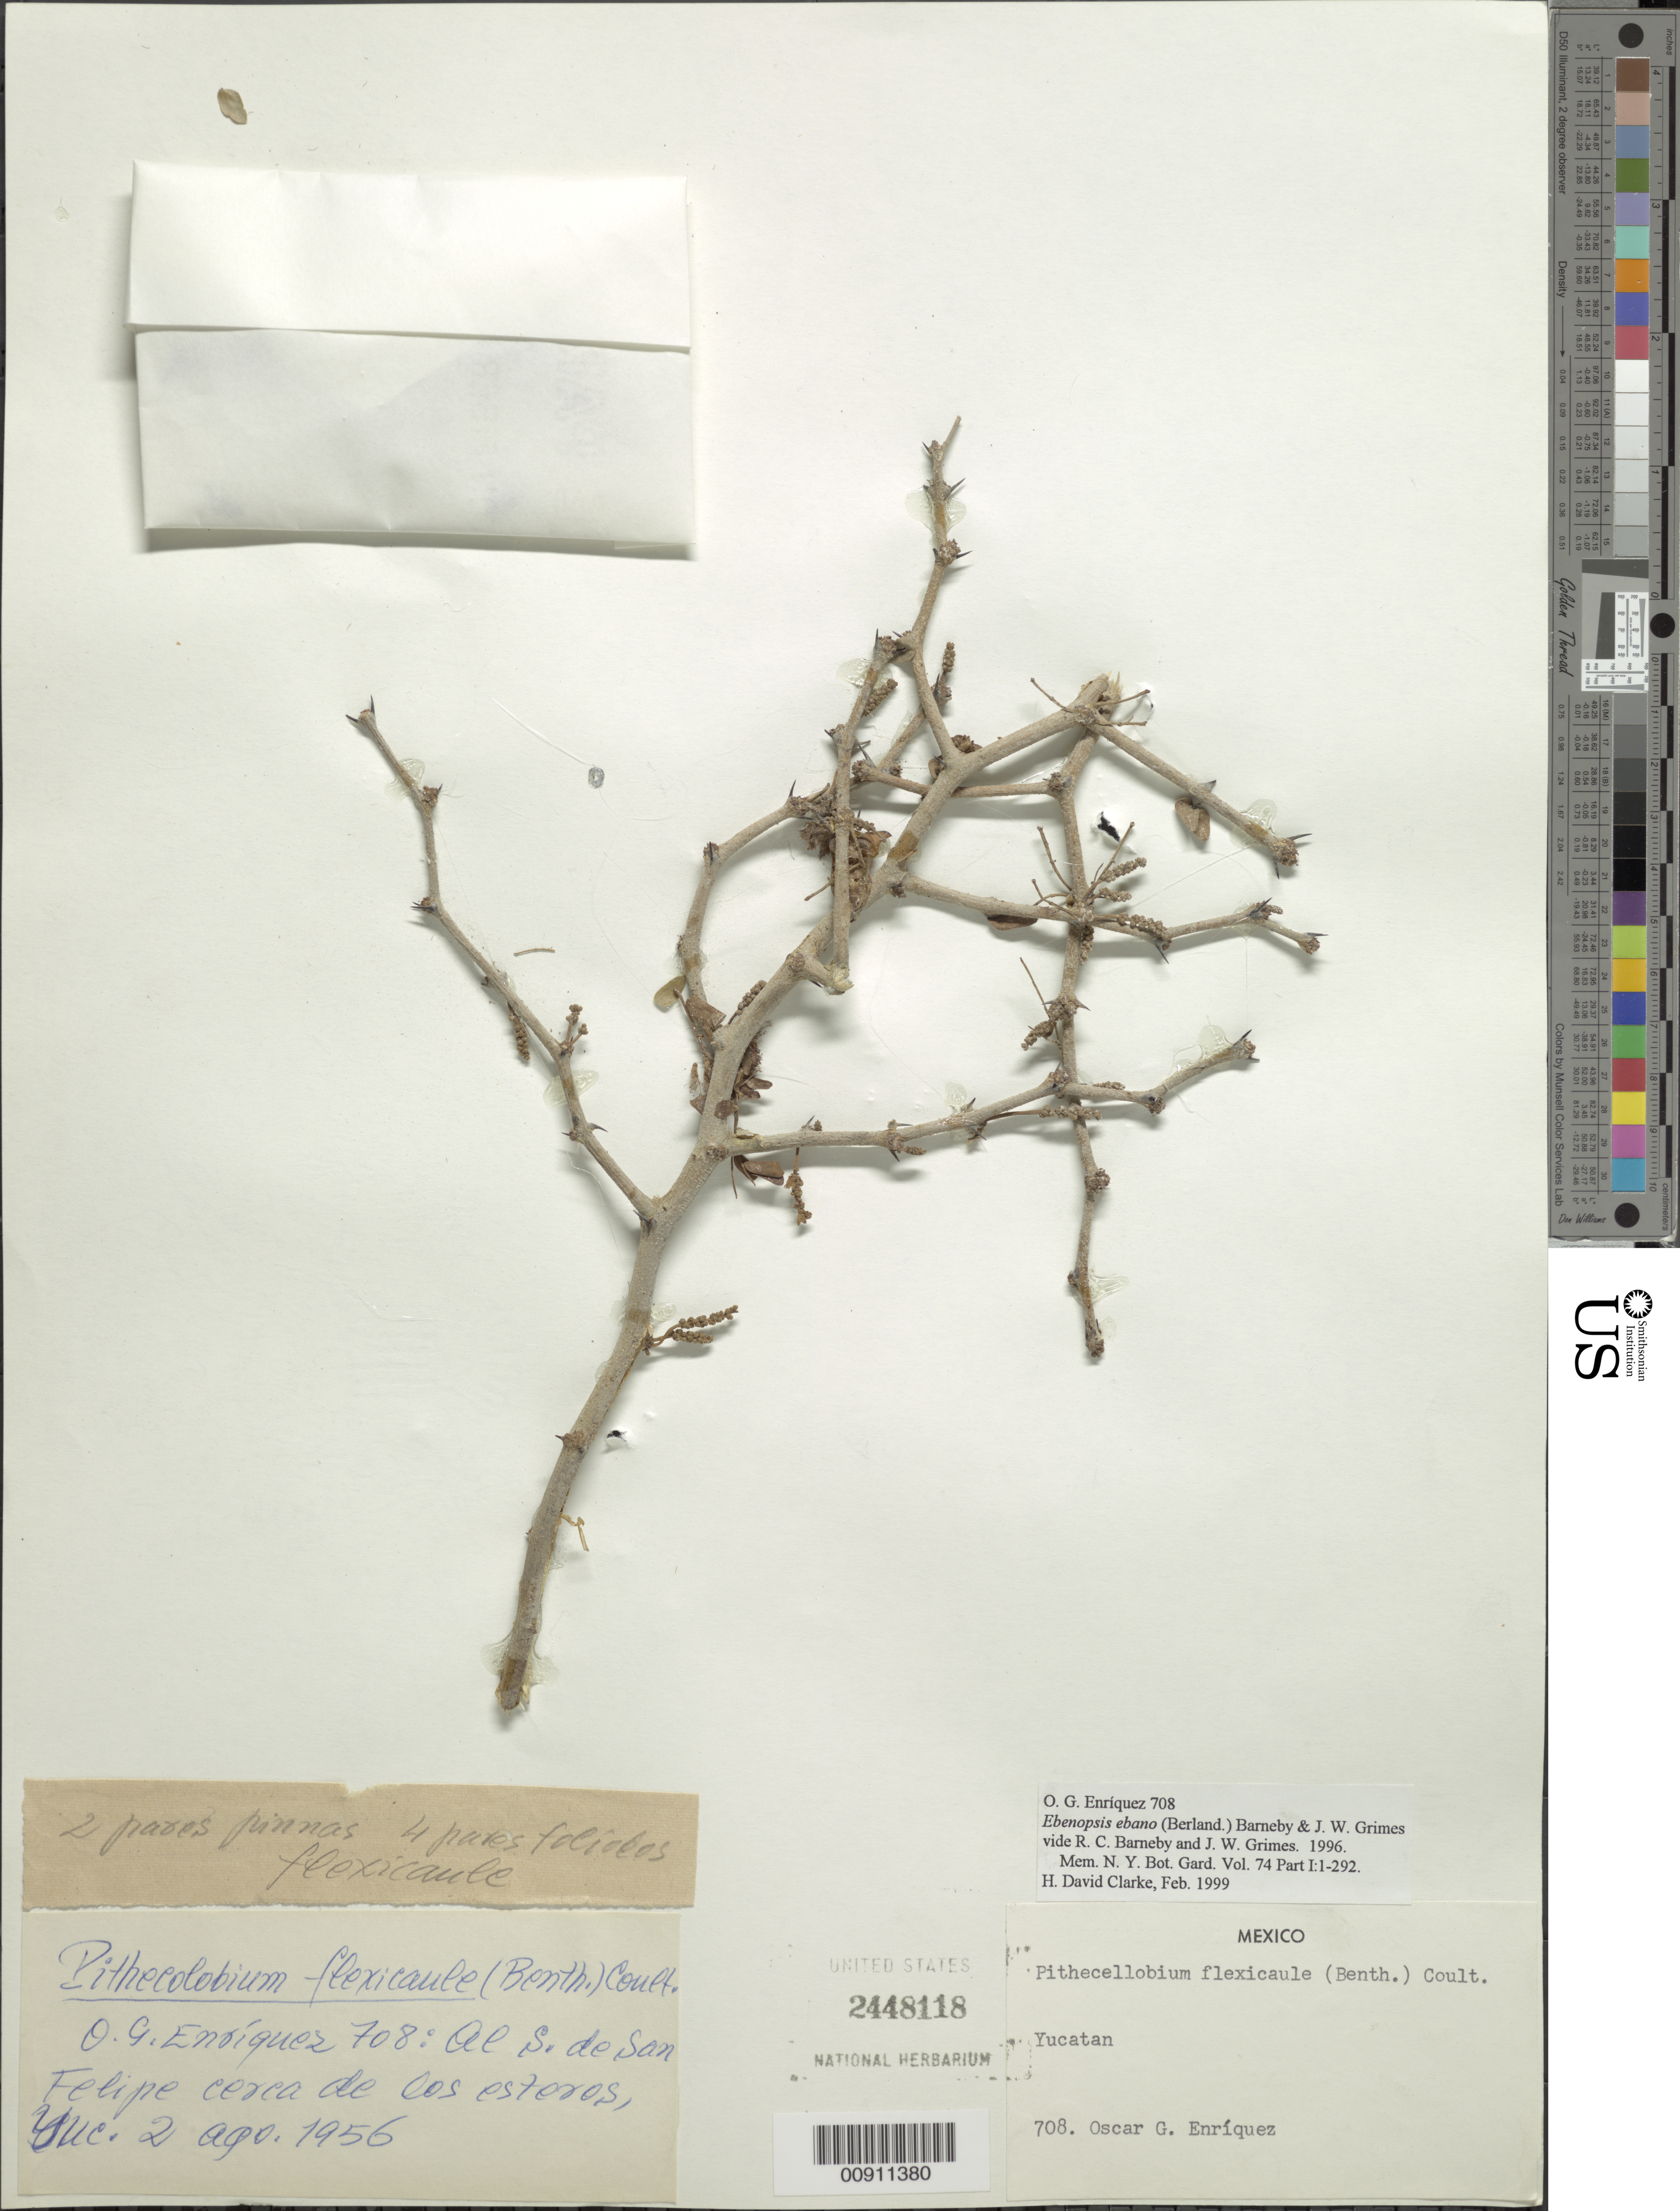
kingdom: Plantae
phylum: Tracheophyta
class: Magnoliopsida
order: Fabales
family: Fabaceae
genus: Ebenopsis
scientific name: Ebenopsis ebano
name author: (Berland.) Barneby & J.W. Grimes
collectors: O. Enriquez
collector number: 708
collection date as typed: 02 Aug 1956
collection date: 1956-08-02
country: Mexico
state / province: Yucatán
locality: Al S. de San Felipe cerca de los esteros, Yucatán.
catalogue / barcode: US 2448118